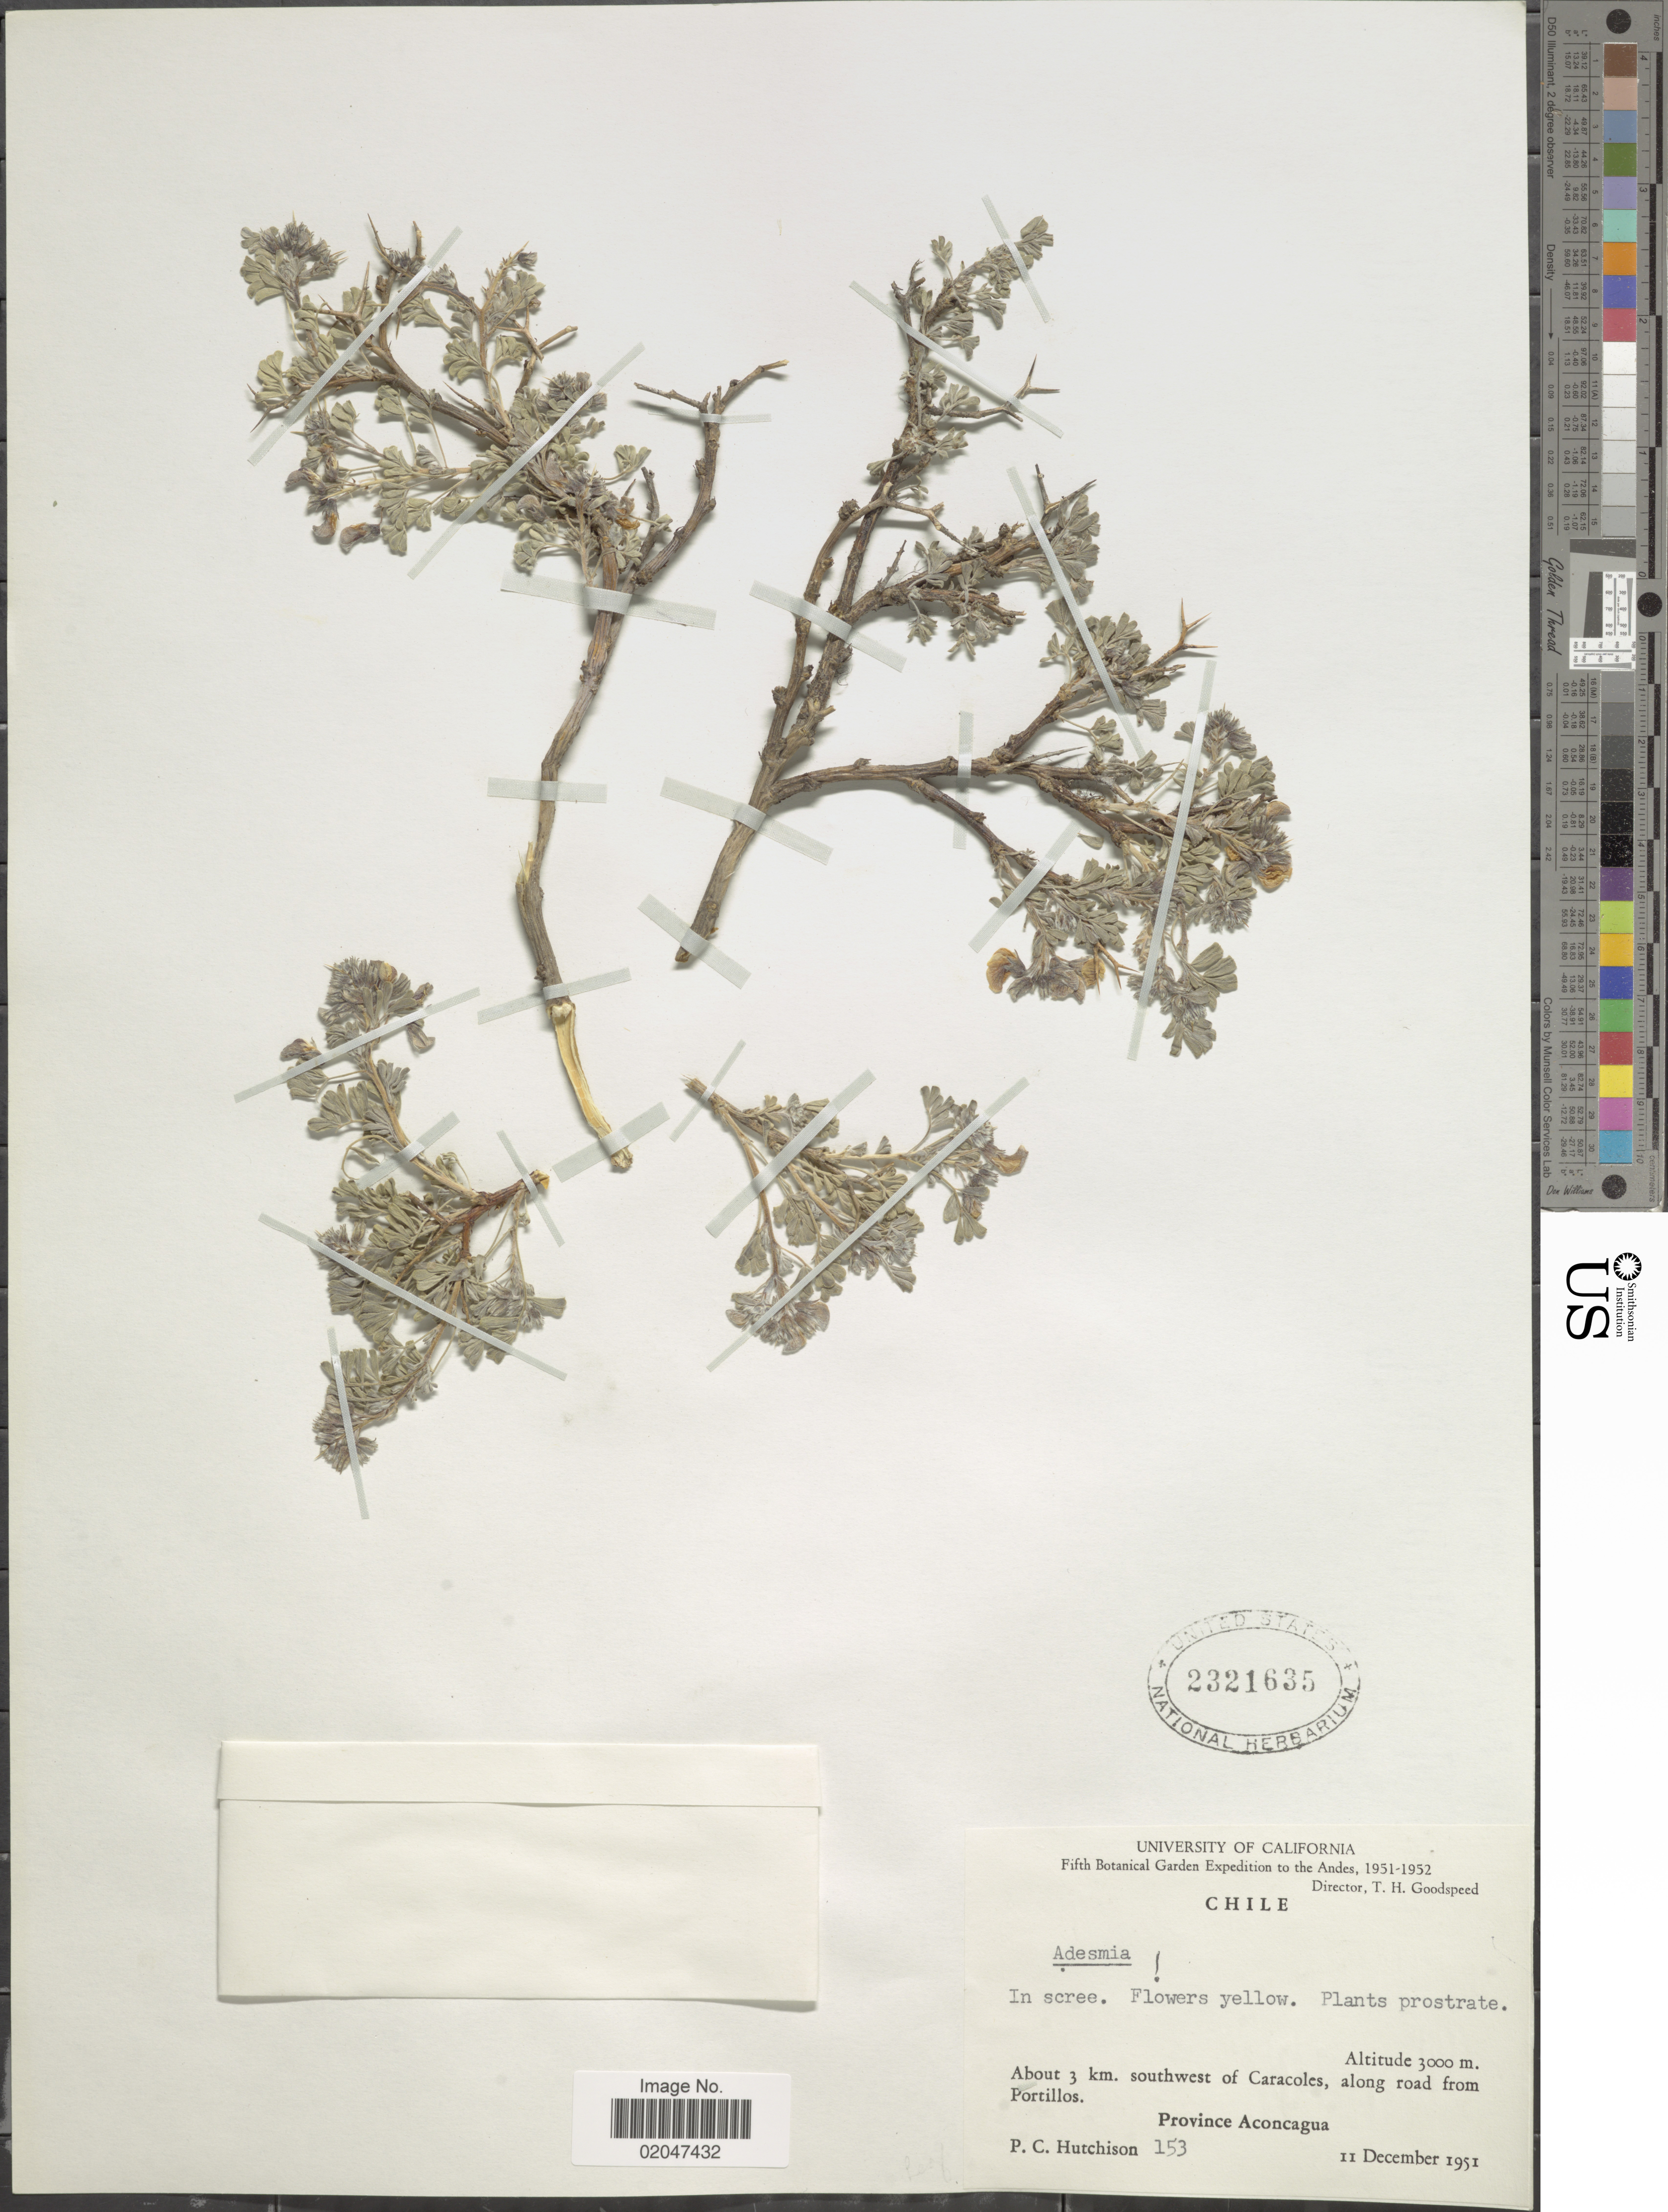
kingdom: Plantae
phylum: Tracheophyta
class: Magnoliopsida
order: Fabales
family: Fabaceae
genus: Adesmia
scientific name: Adesmia sp.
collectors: P. C. Hutchison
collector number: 153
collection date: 1951-12-11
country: Chile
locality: The Andes. About 3 km. southwest of Caracoles, along road from Portillos. Province Aconcagua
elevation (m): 3000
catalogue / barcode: US 2321635